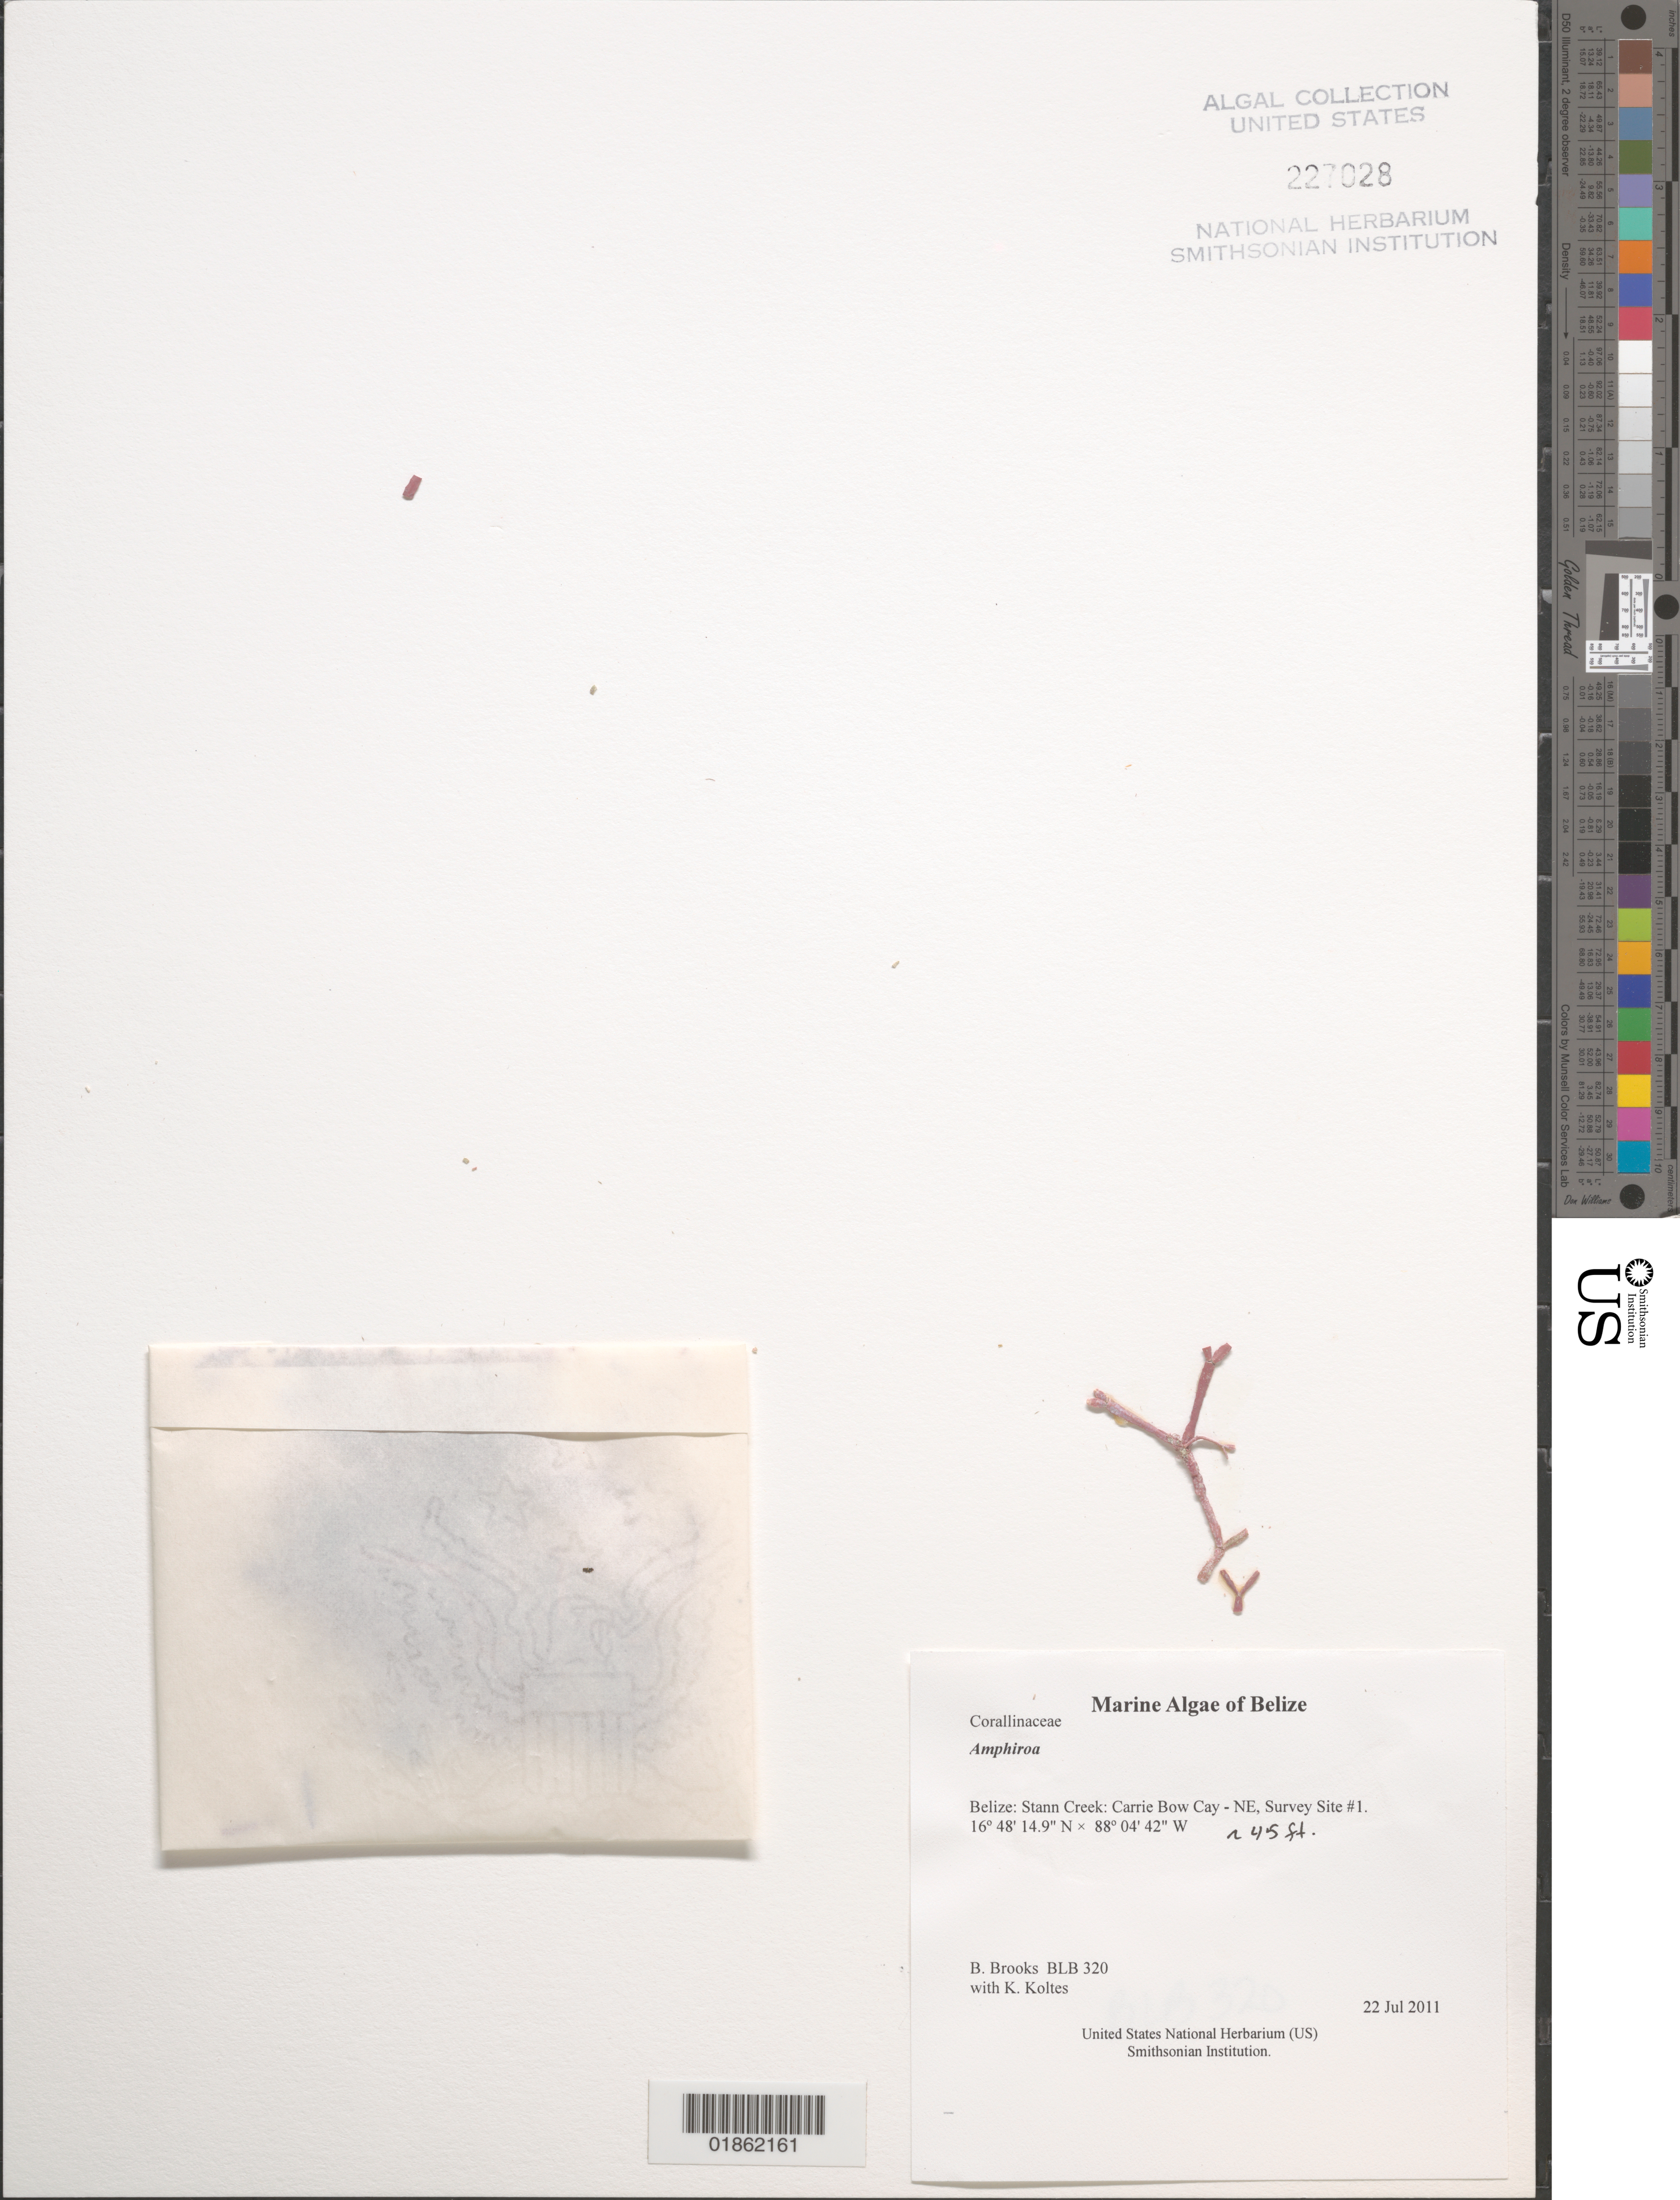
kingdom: Plantae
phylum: Rhodophyta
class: Florideophyceae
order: Corallinales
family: Lithophyllaceae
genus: Amphiroa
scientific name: Amphiroa sp.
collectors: B. Brooks & K. Koltes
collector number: BLB 320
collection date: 2011-07-22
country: Belize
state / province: Stann Creek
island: Carrie Bow Cay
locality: Carrie Bow Cay - NE, Survey Site #1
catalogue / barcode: US 227028